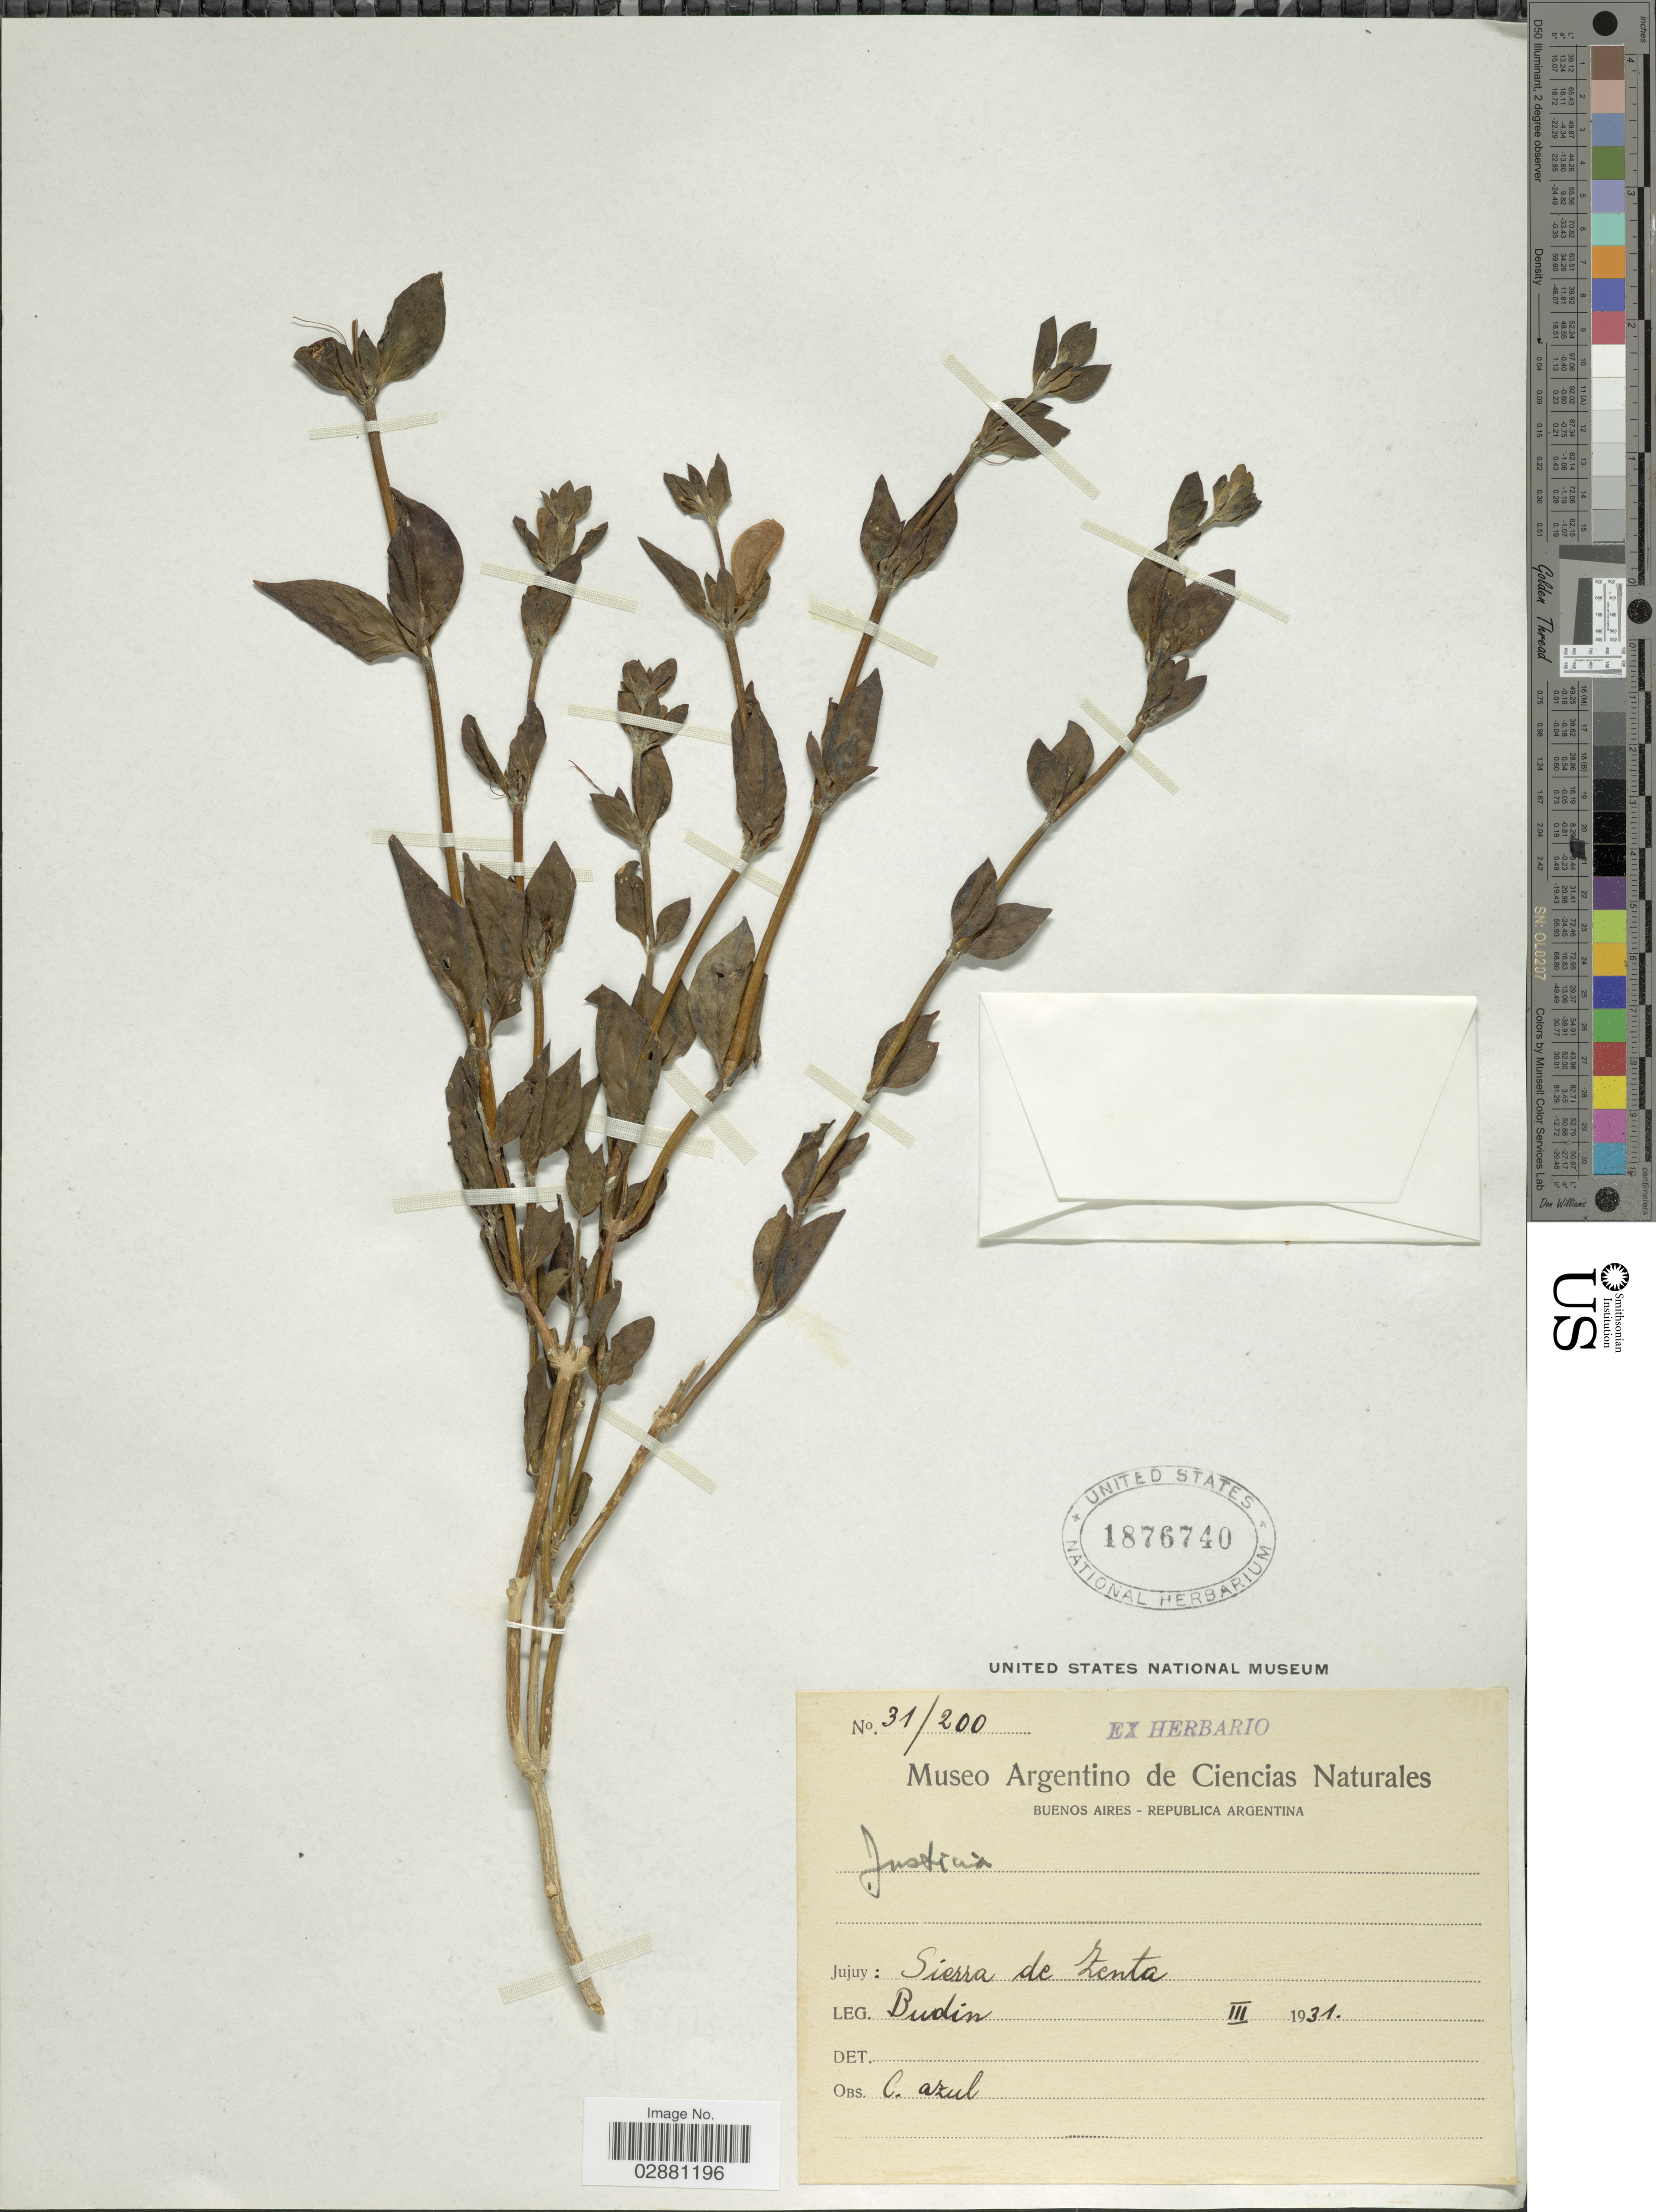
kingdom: Plantae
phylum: Tracheophyta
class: Magnoliopsida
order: Lamiales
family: Acanthaceae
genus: Justicia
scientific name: Justicia tweediana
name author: (Nees) Griseb.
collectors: Budin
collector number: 31/200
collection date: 1931-03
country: Argentina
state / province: Jujuy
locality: Sierra de Zenta.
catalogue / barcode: US 1876740